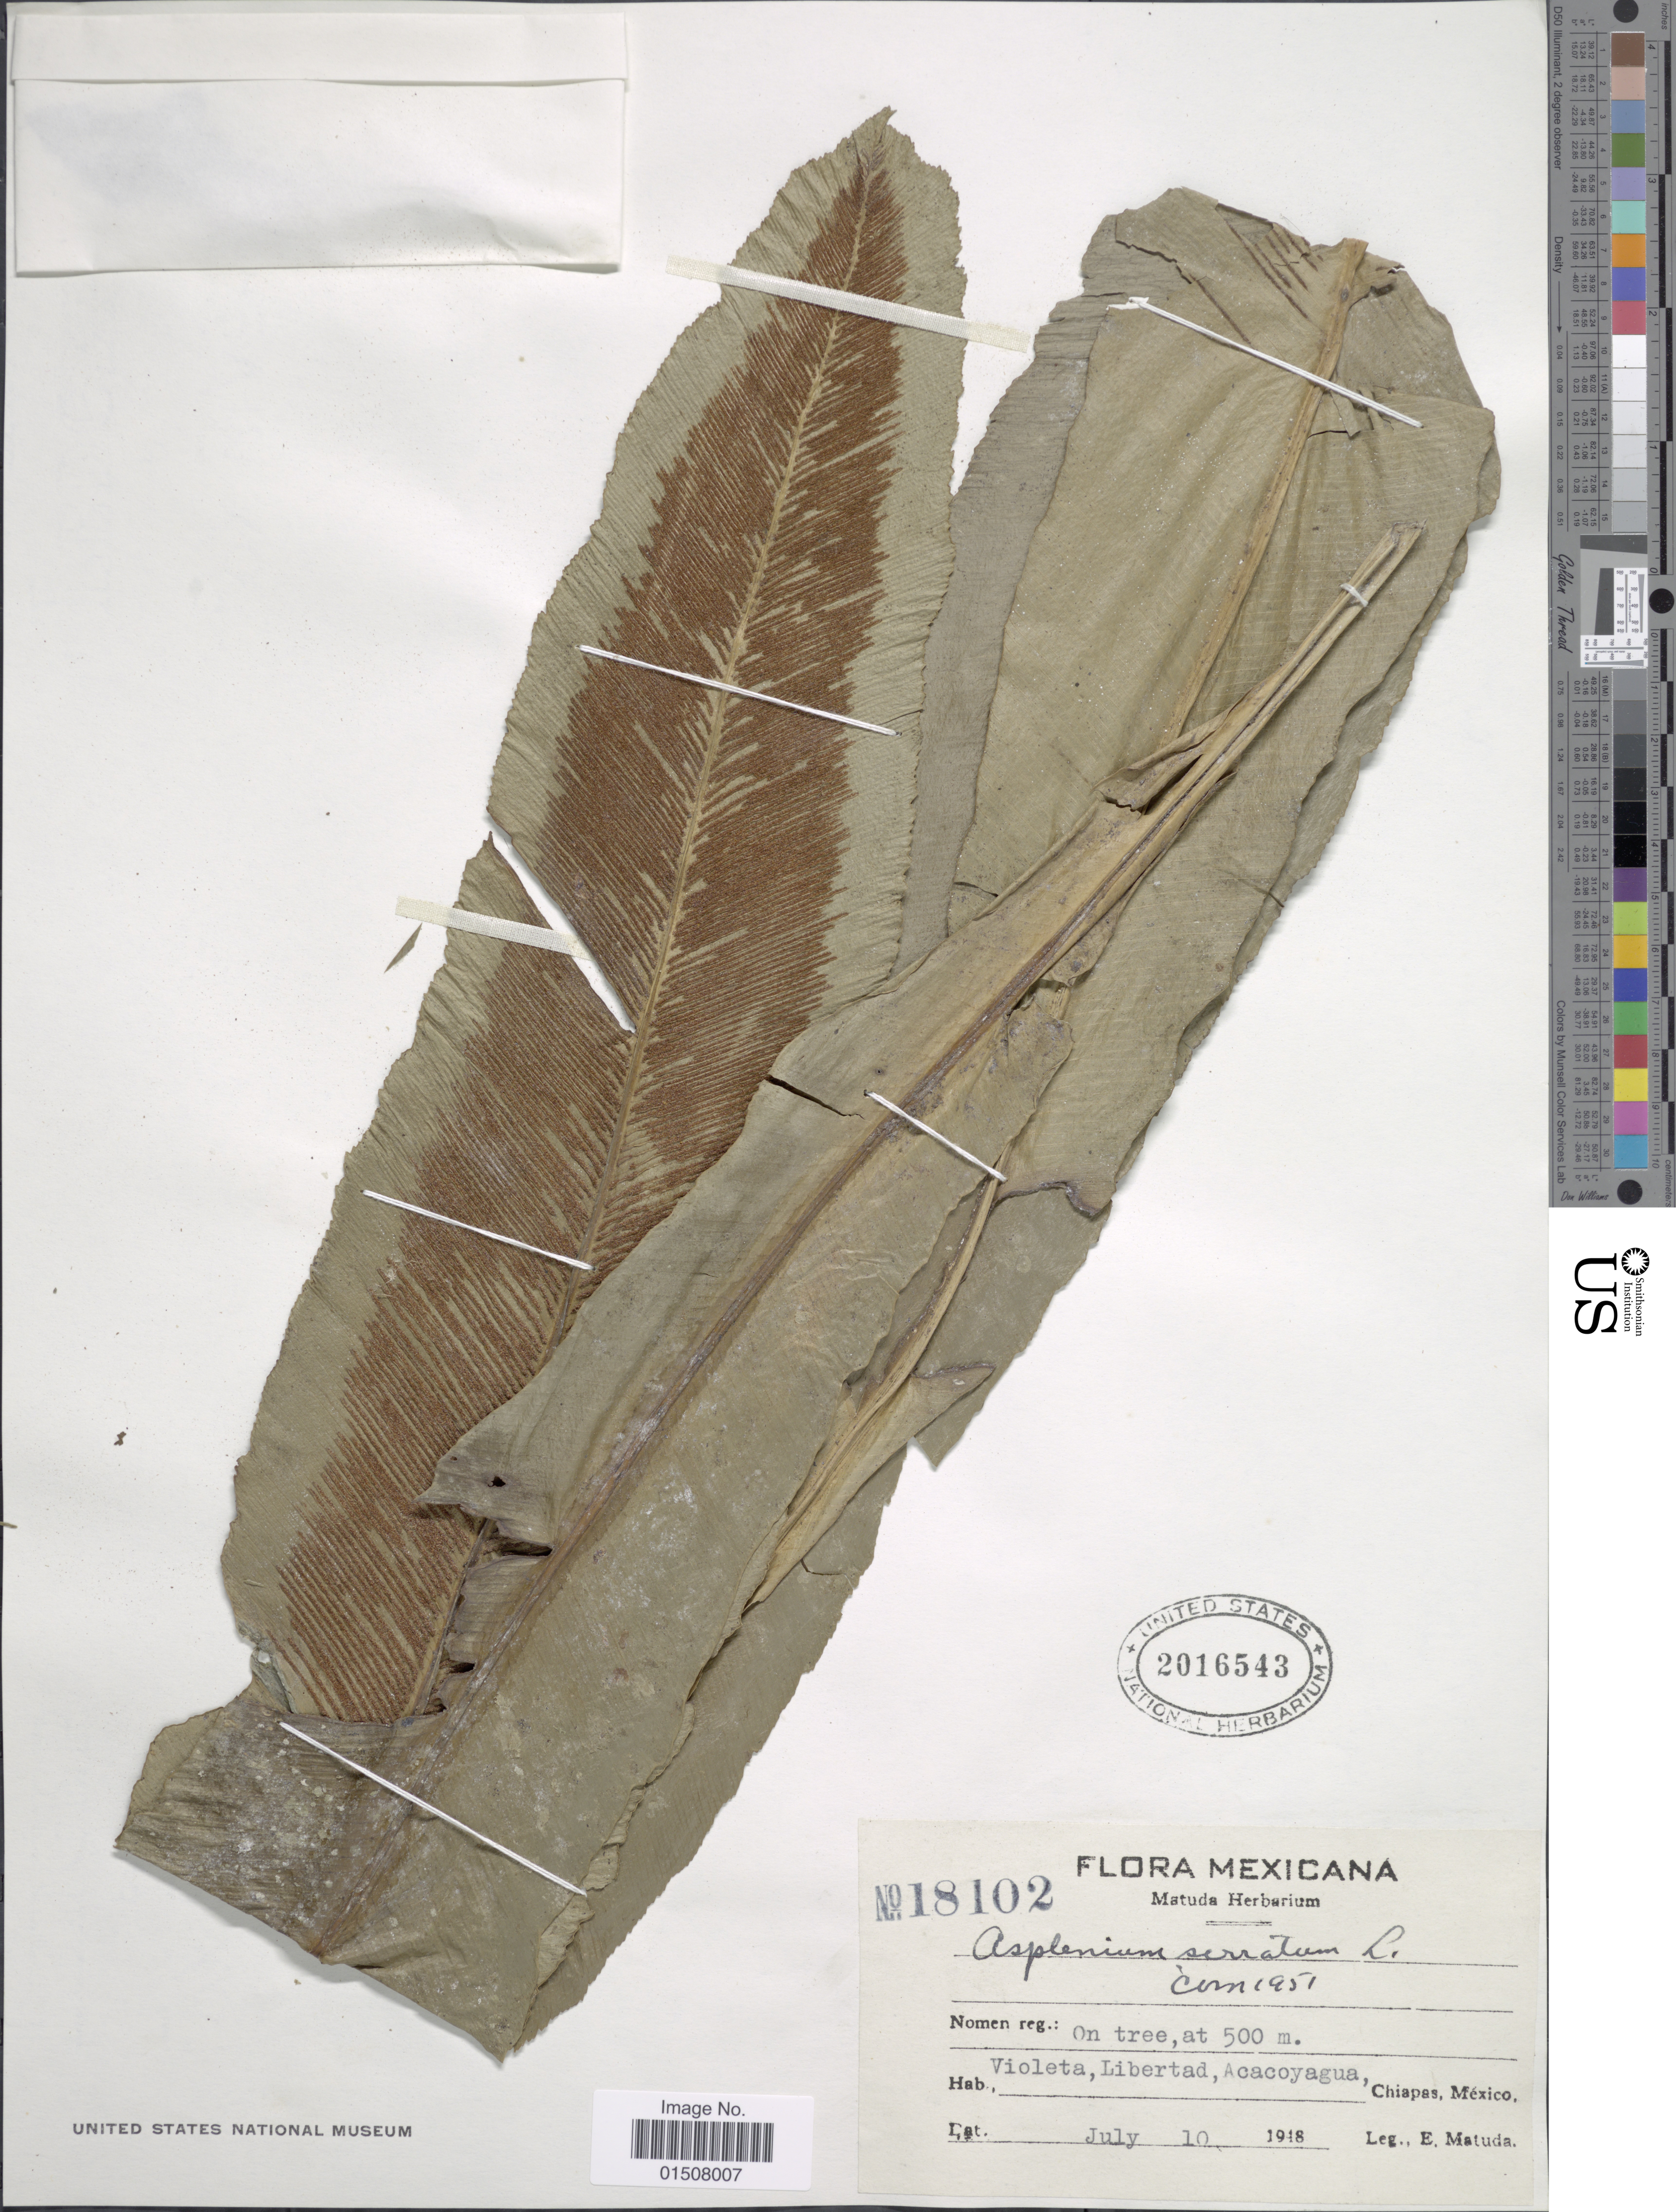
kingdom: Plantae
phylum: Tracheophyta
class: Polypodiopsida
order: Polypodiales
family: Aspleniaceae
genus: Asplenium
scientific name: Asplenium serratum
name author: L.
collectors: E. Matuda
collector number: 18102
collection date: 1948-07-10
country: Mexico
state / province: Chiapas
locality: Violetta, Libertad, Acacoyagua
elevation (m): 500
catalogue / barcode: US 2016543